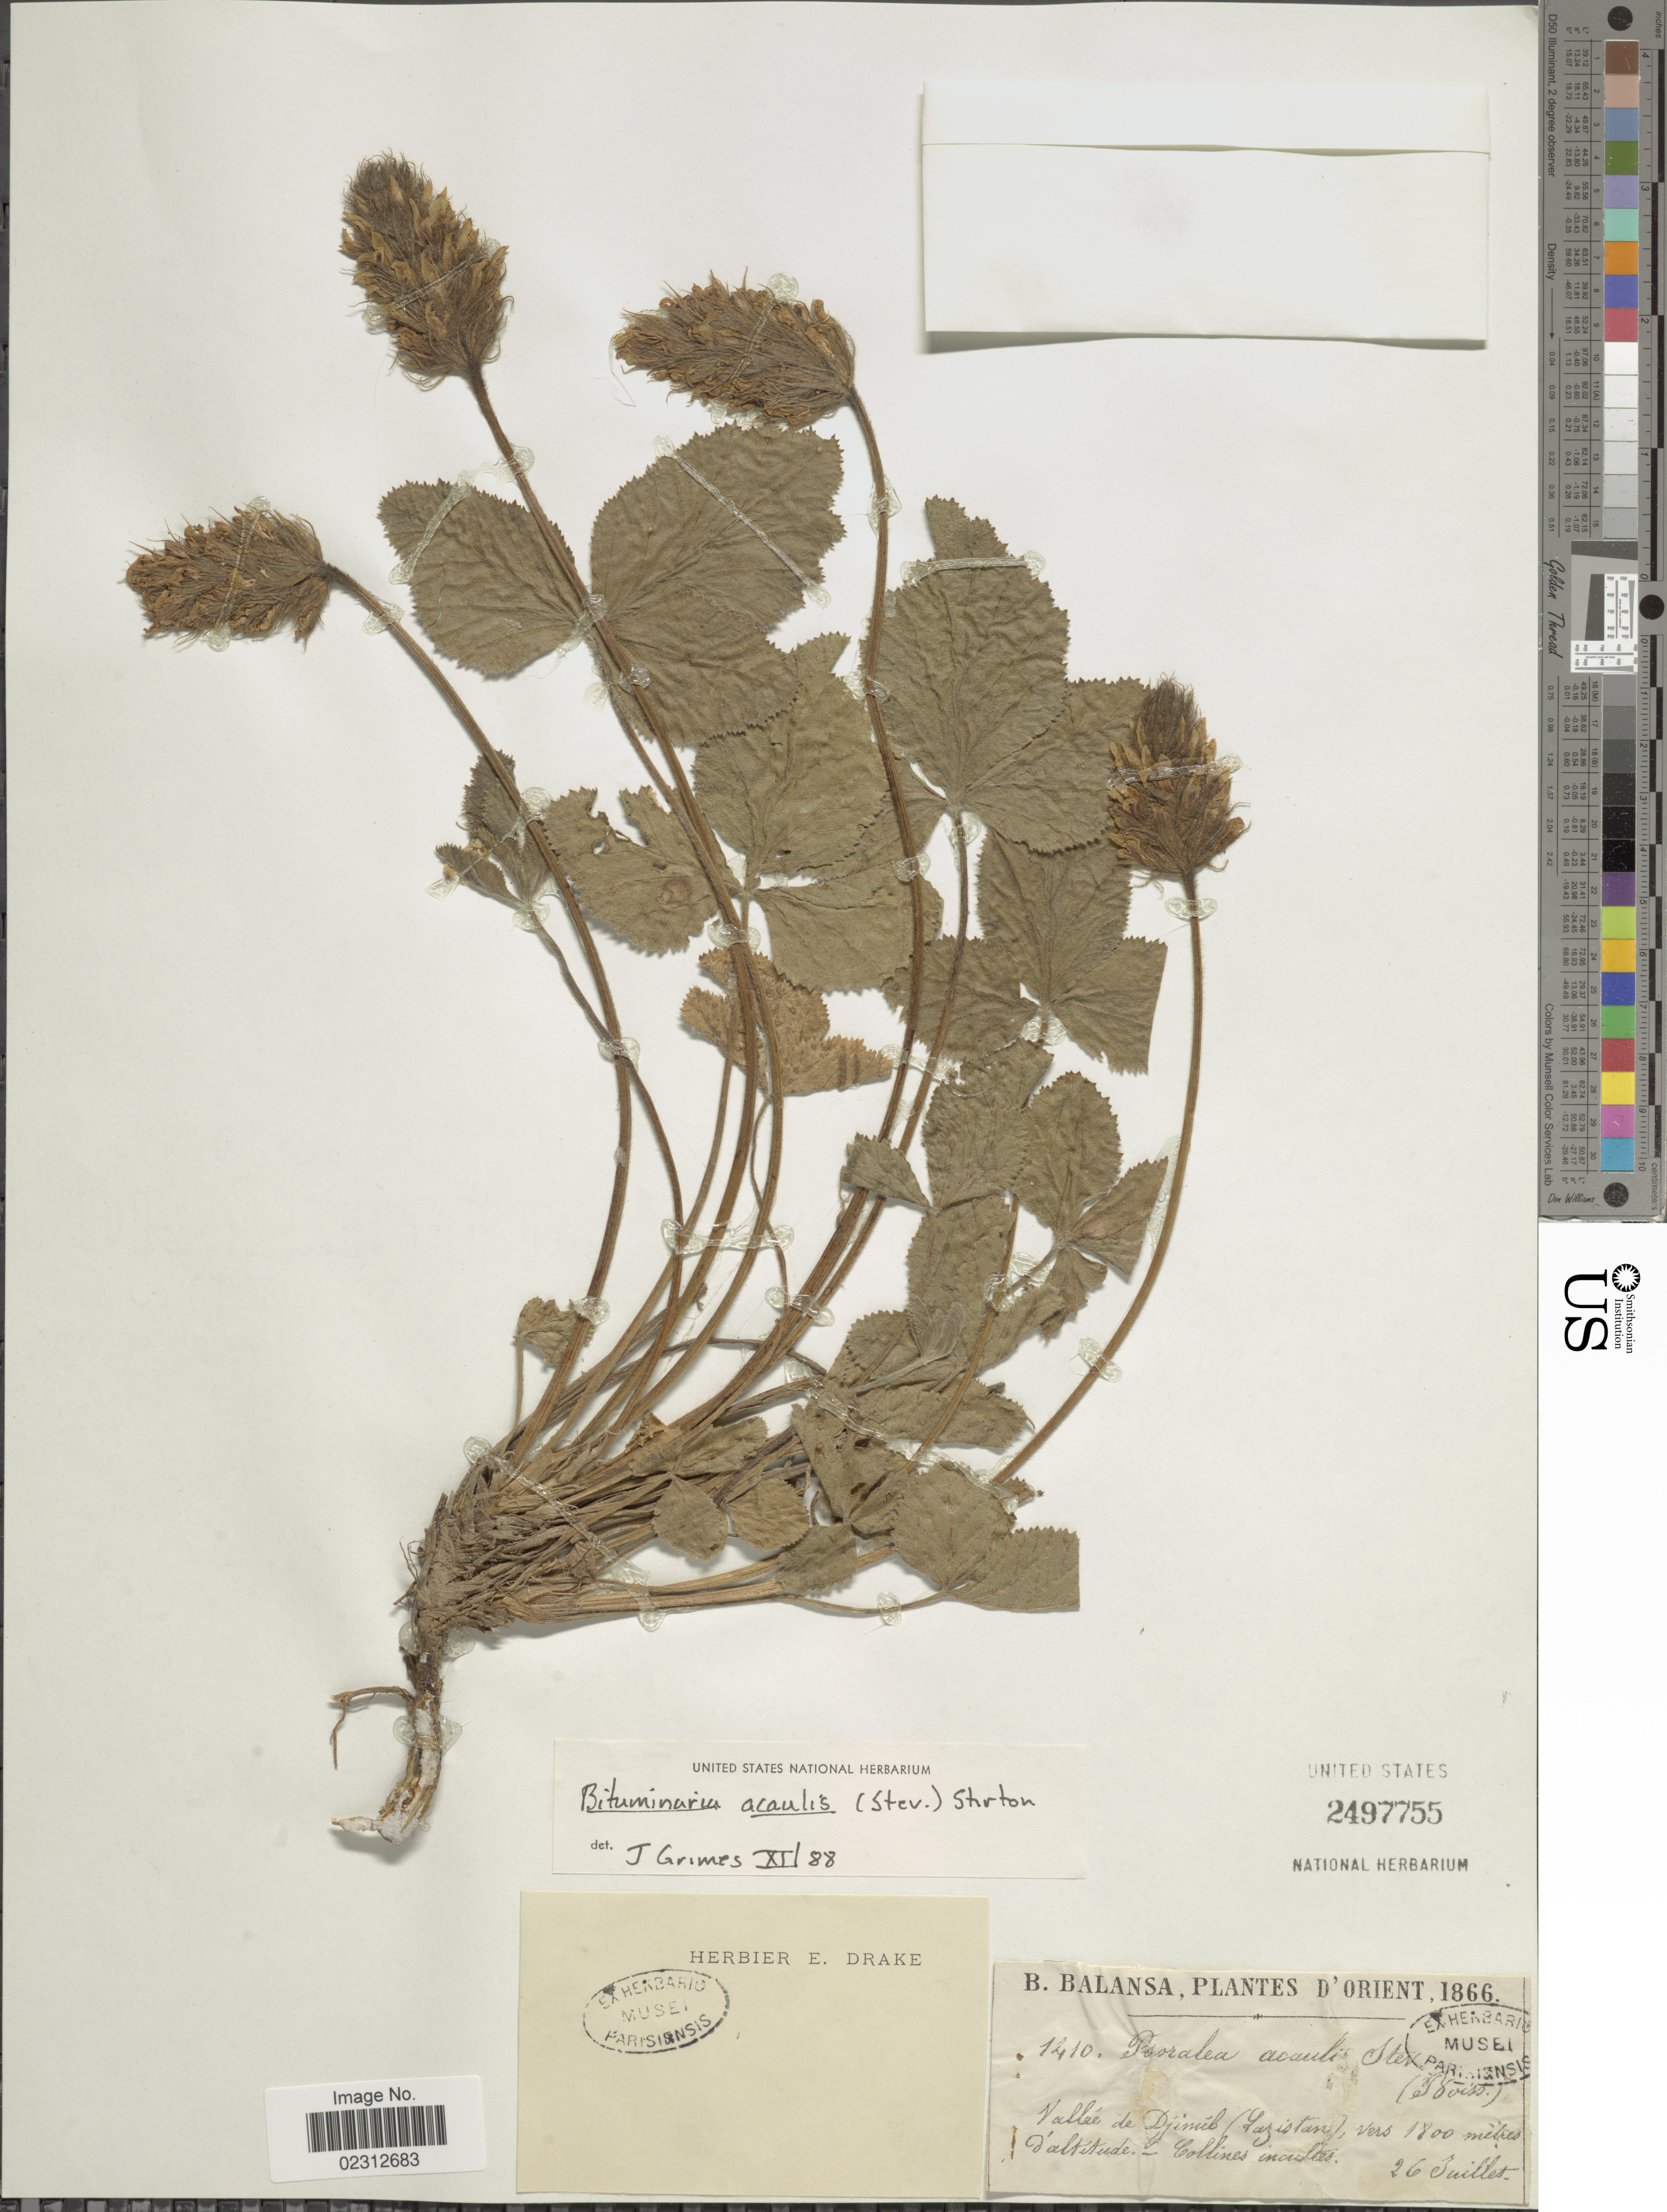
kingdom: Plantae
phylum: Tracheophyta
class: Magnoliopsida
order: Fabales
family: Fabaceae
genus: Kartalinia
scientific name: Kartalinia acaulis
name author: (Hoffm.) Brullo et al.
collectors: B. Balansa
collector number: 1410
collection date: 1866-07-26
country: Turkey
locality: D'Orient, Vallee de Djimib (Lazistan)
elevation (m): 1800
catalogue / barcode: US 2497755